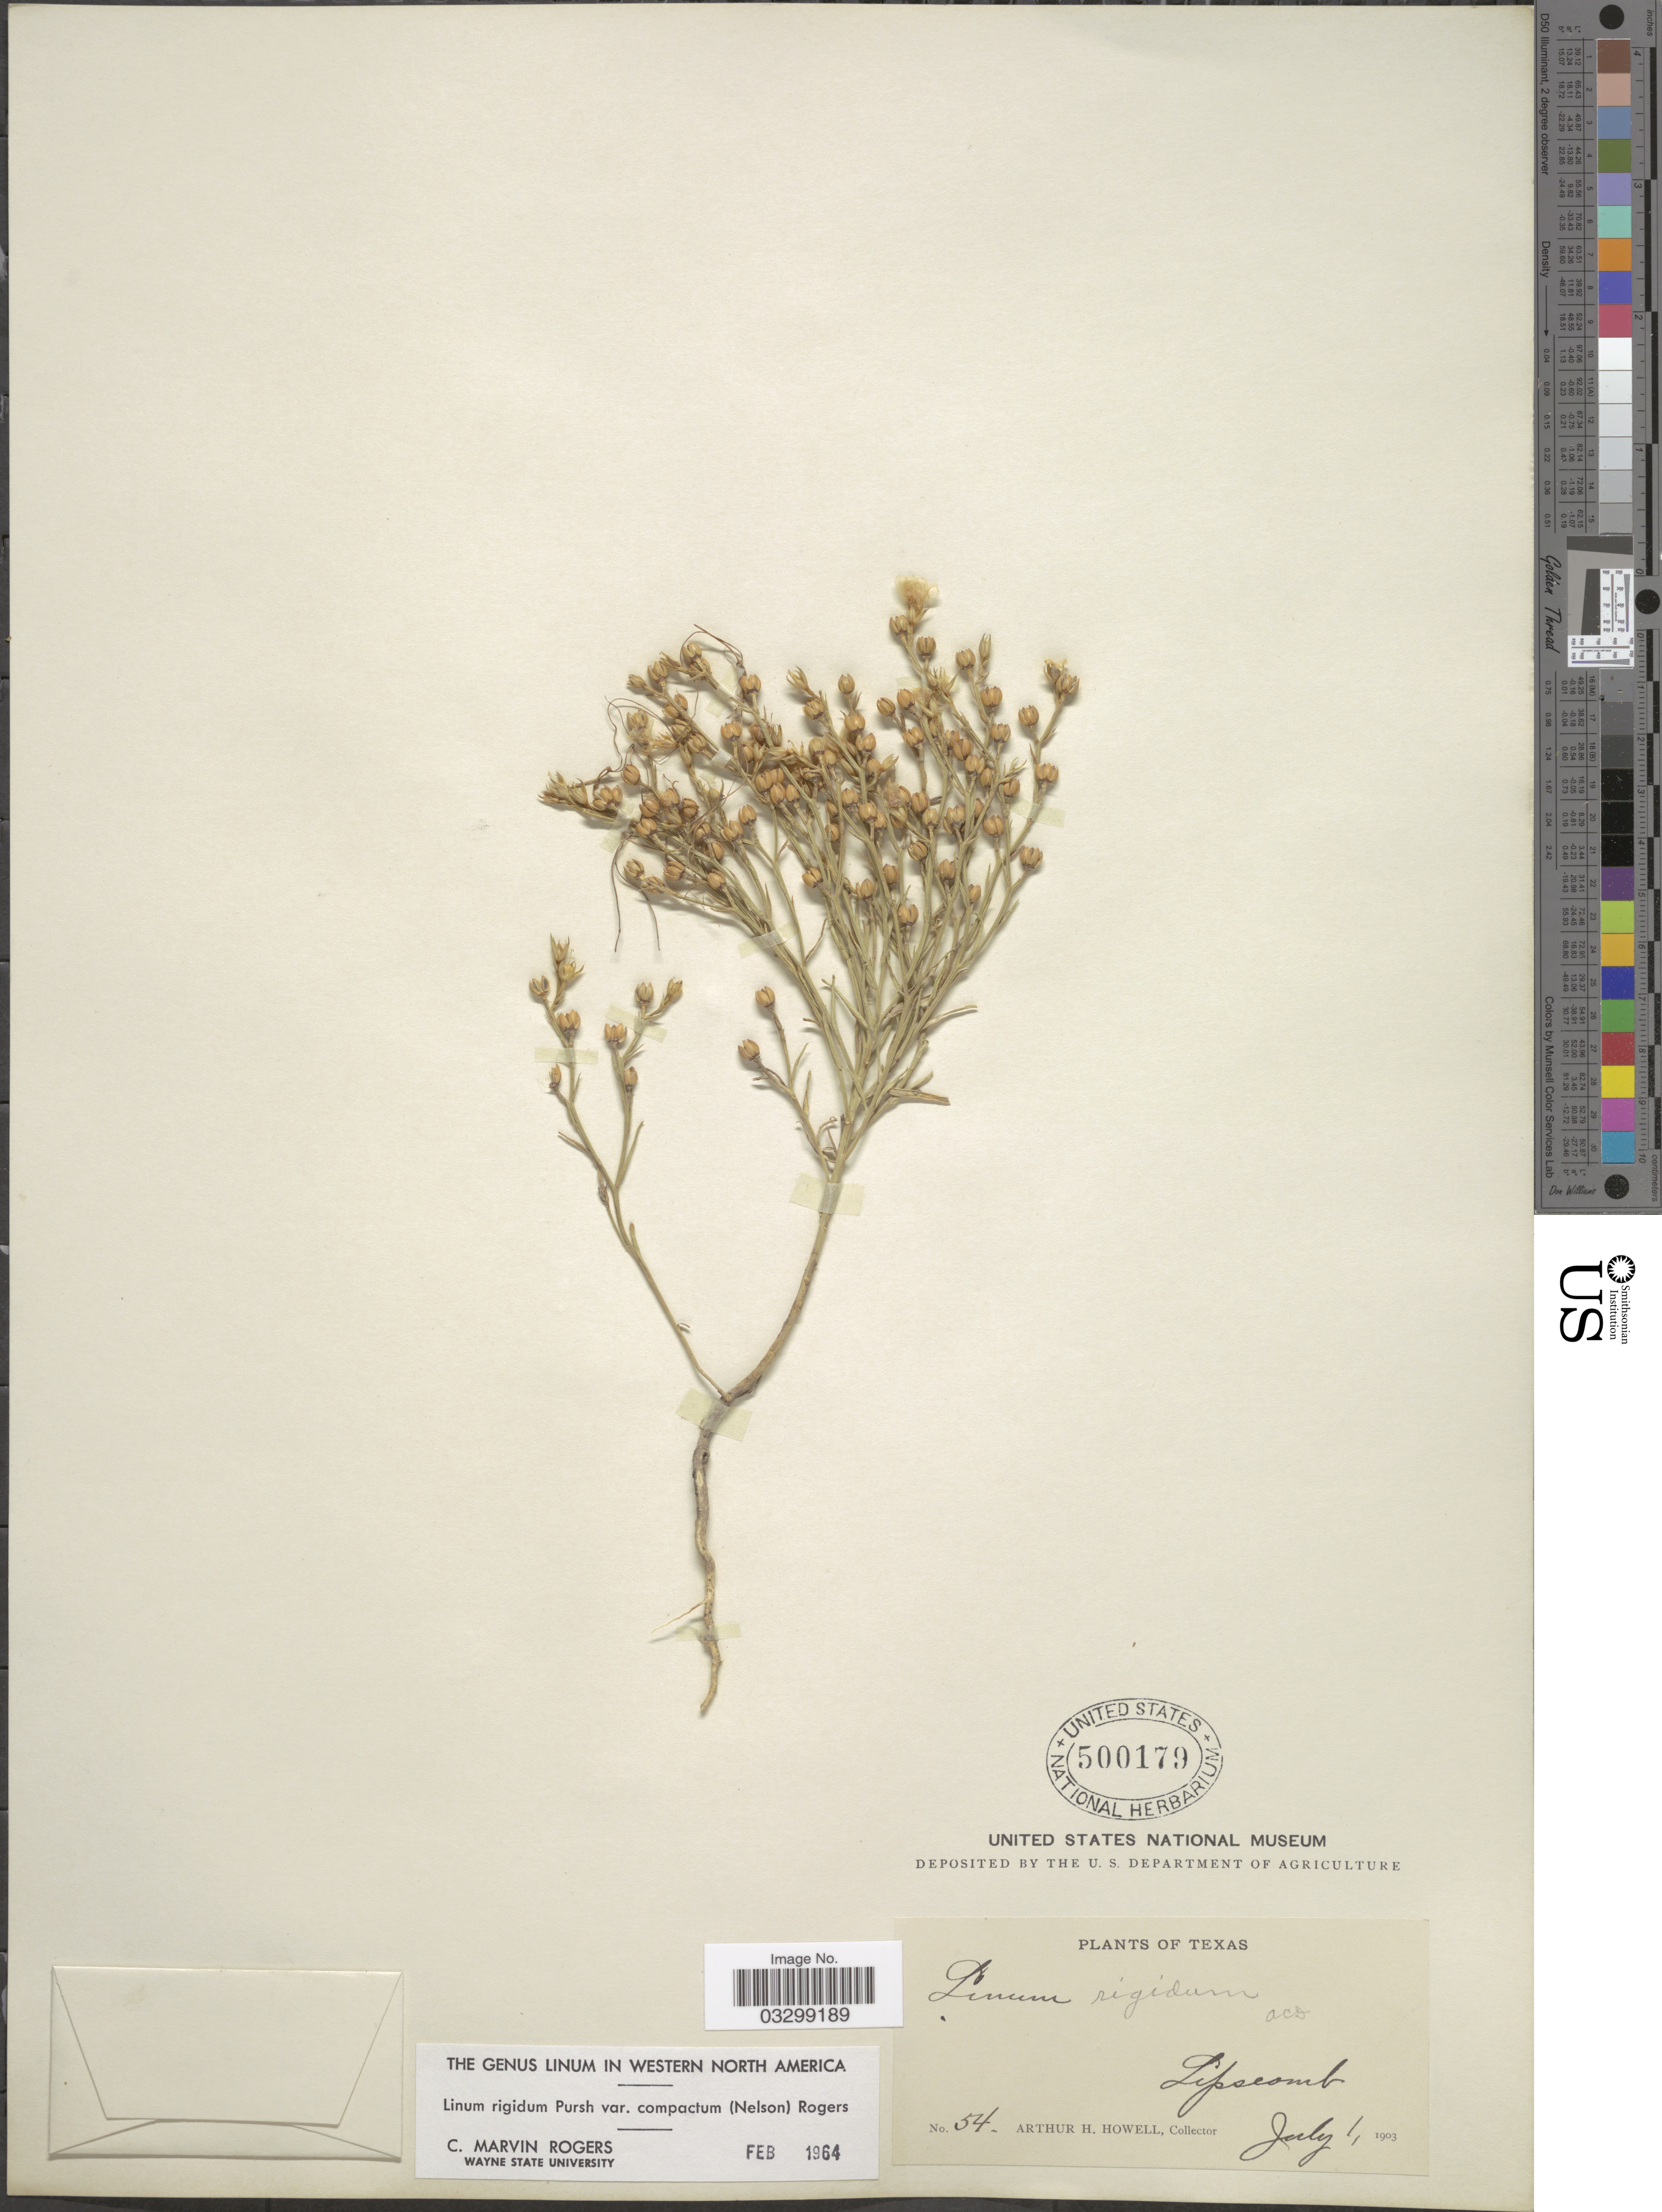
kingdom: Plantae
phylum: Tracheophyta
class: Magnoliopsida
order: Malpighiales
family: Linaceae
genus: Linum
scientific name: Linum rigidum var. compactum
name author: (A. Nelson) C.M. Rogers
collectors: A. H. Howell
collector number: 54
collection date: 1903-07-01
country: United States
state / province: Texas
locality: Lipscomb.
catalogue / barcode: US 500179